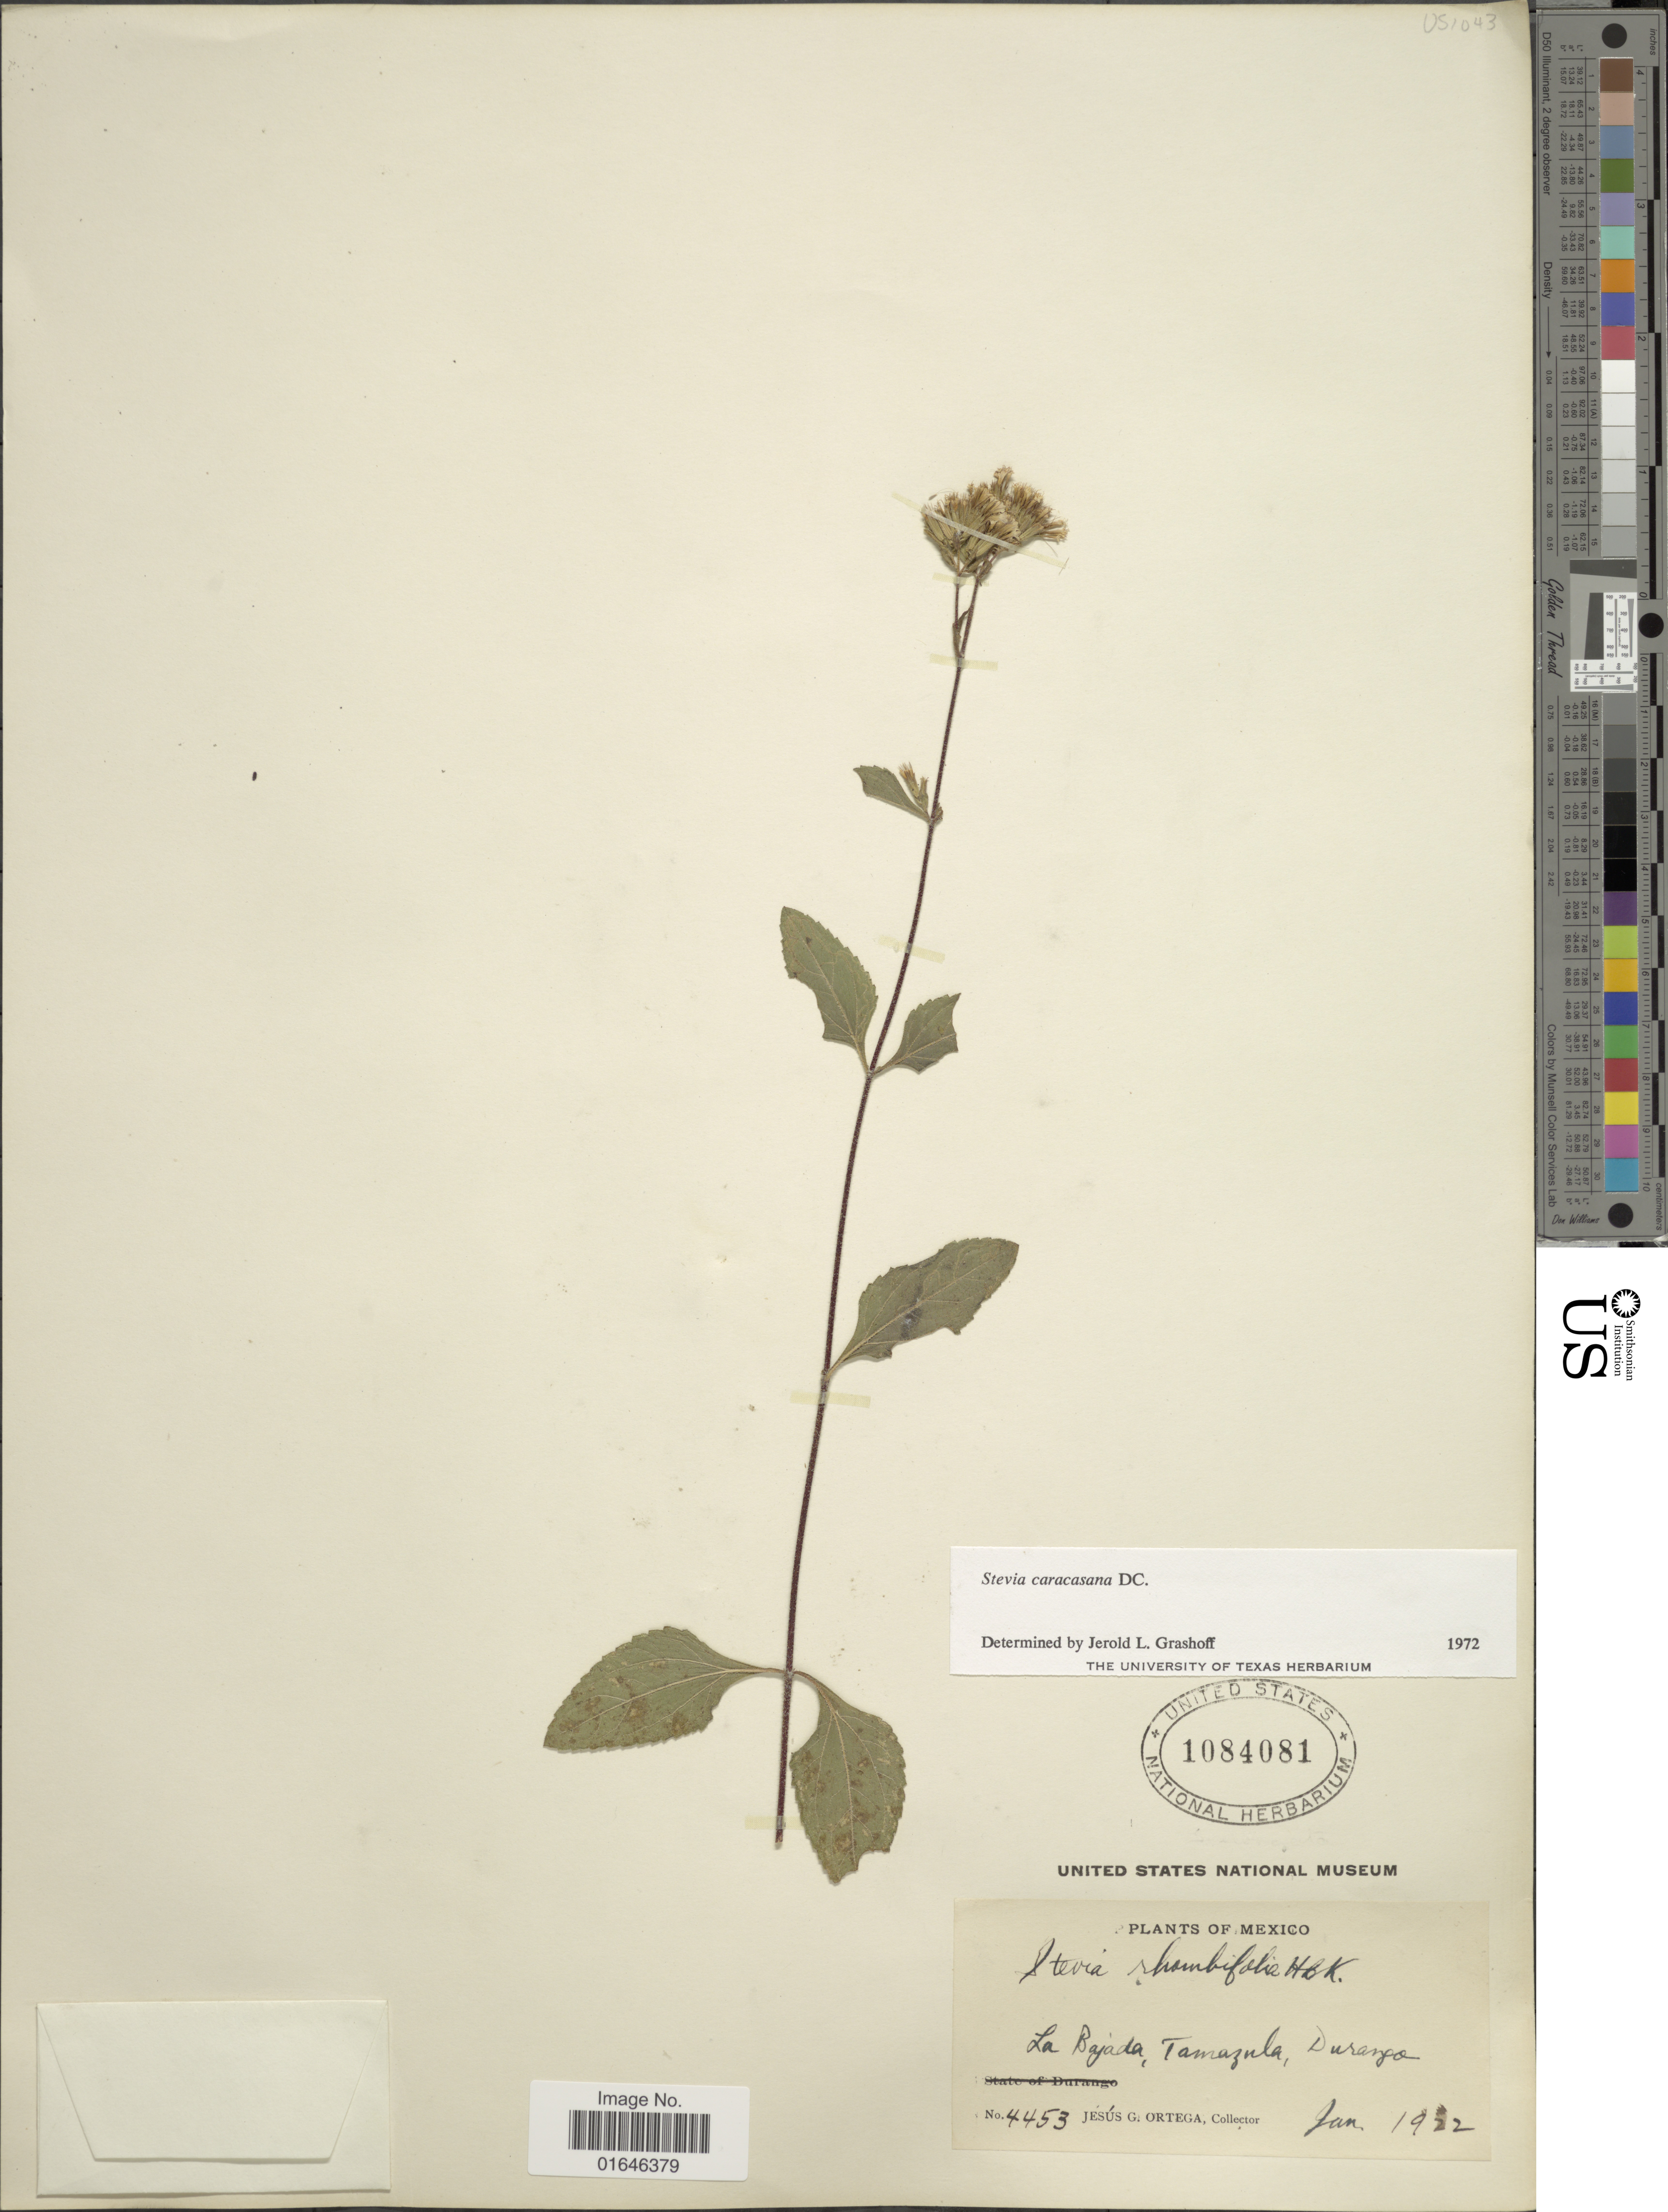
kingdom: Plantae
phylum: Tracheophyta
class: Magnoliopsida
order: Asterales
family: Asteraceae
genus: Stevia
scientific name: Stevia caracasana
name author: DC.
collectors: J. Ortega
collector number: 4453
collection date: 1922-01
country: Mexico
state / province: Durango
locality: La Bajada, Tamazula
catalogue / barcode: US 1084081